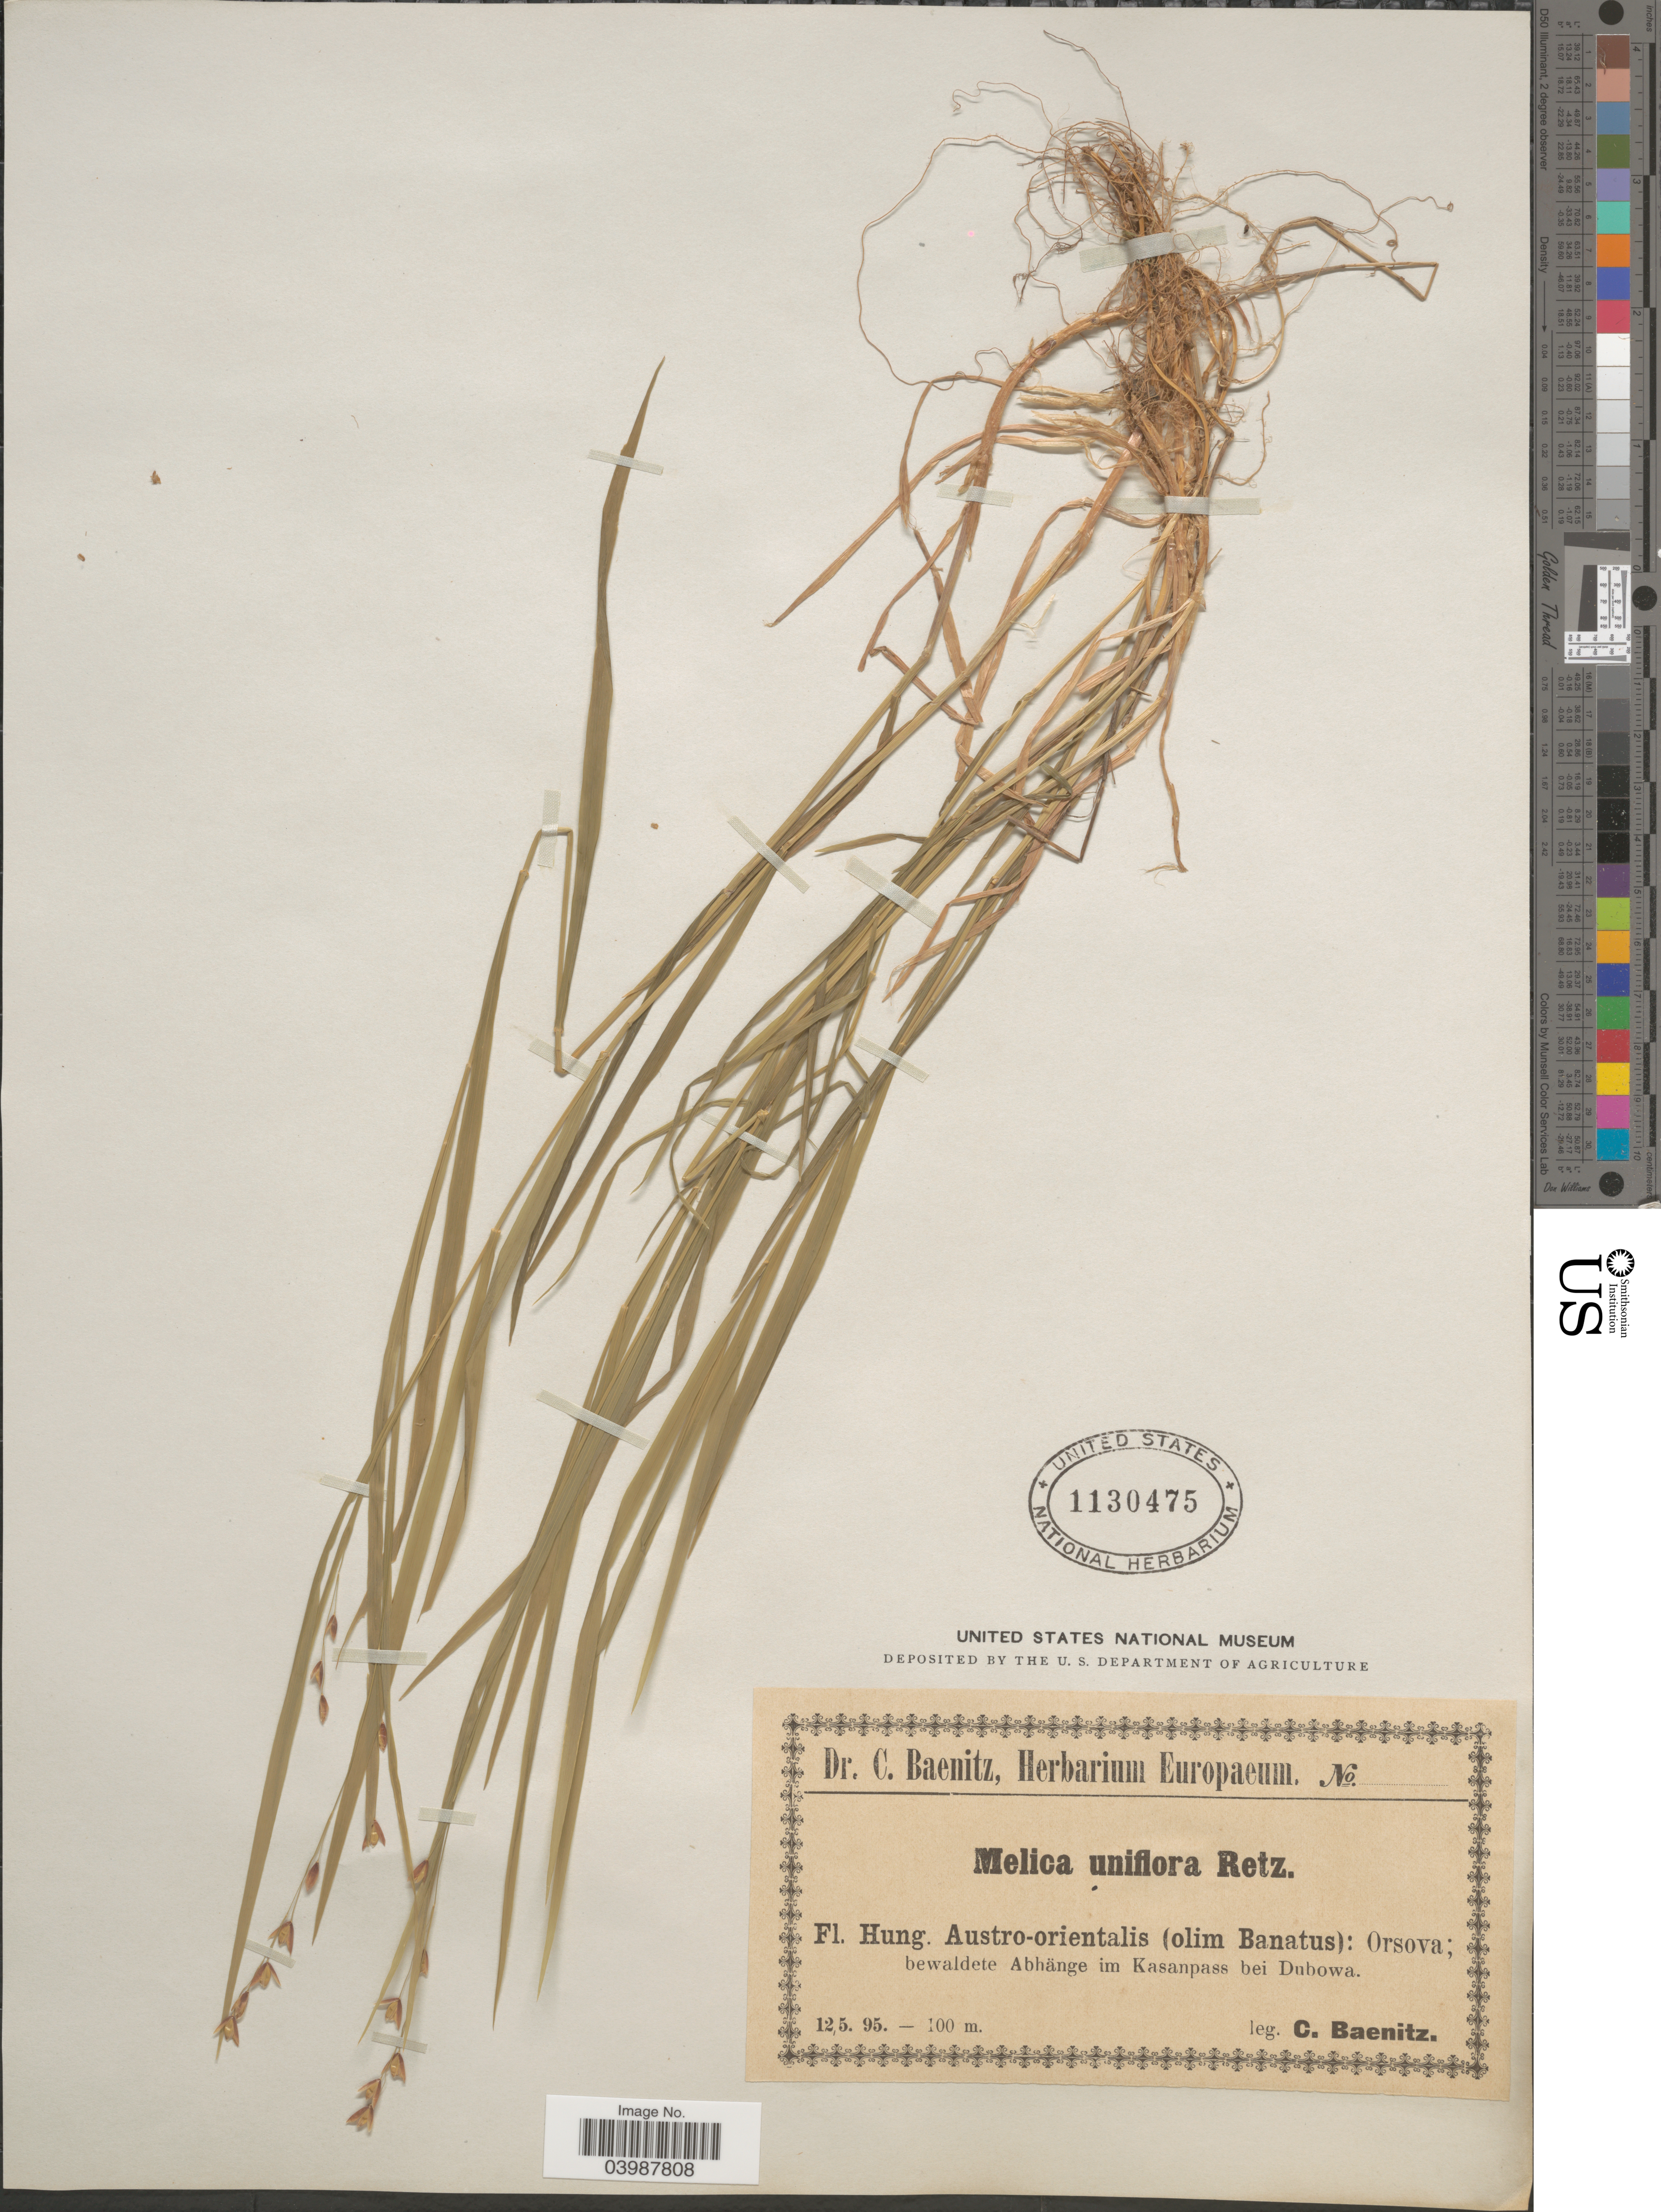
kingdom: Plantae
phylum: Tracheophyta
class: Liliopsida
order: Poales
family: Poaceae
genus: Melica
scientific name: Melica uniflora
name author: Retz.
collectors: C. G. Baenitz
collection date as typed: Transcribed d/m/y: 12/5/95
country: Hungary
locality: Hung. Austro-orientalis (olim Banatus): Orsova; bewaldete Abhänge im Kasanpass bei Dubowa.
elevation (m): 100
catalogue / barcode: US 1130475